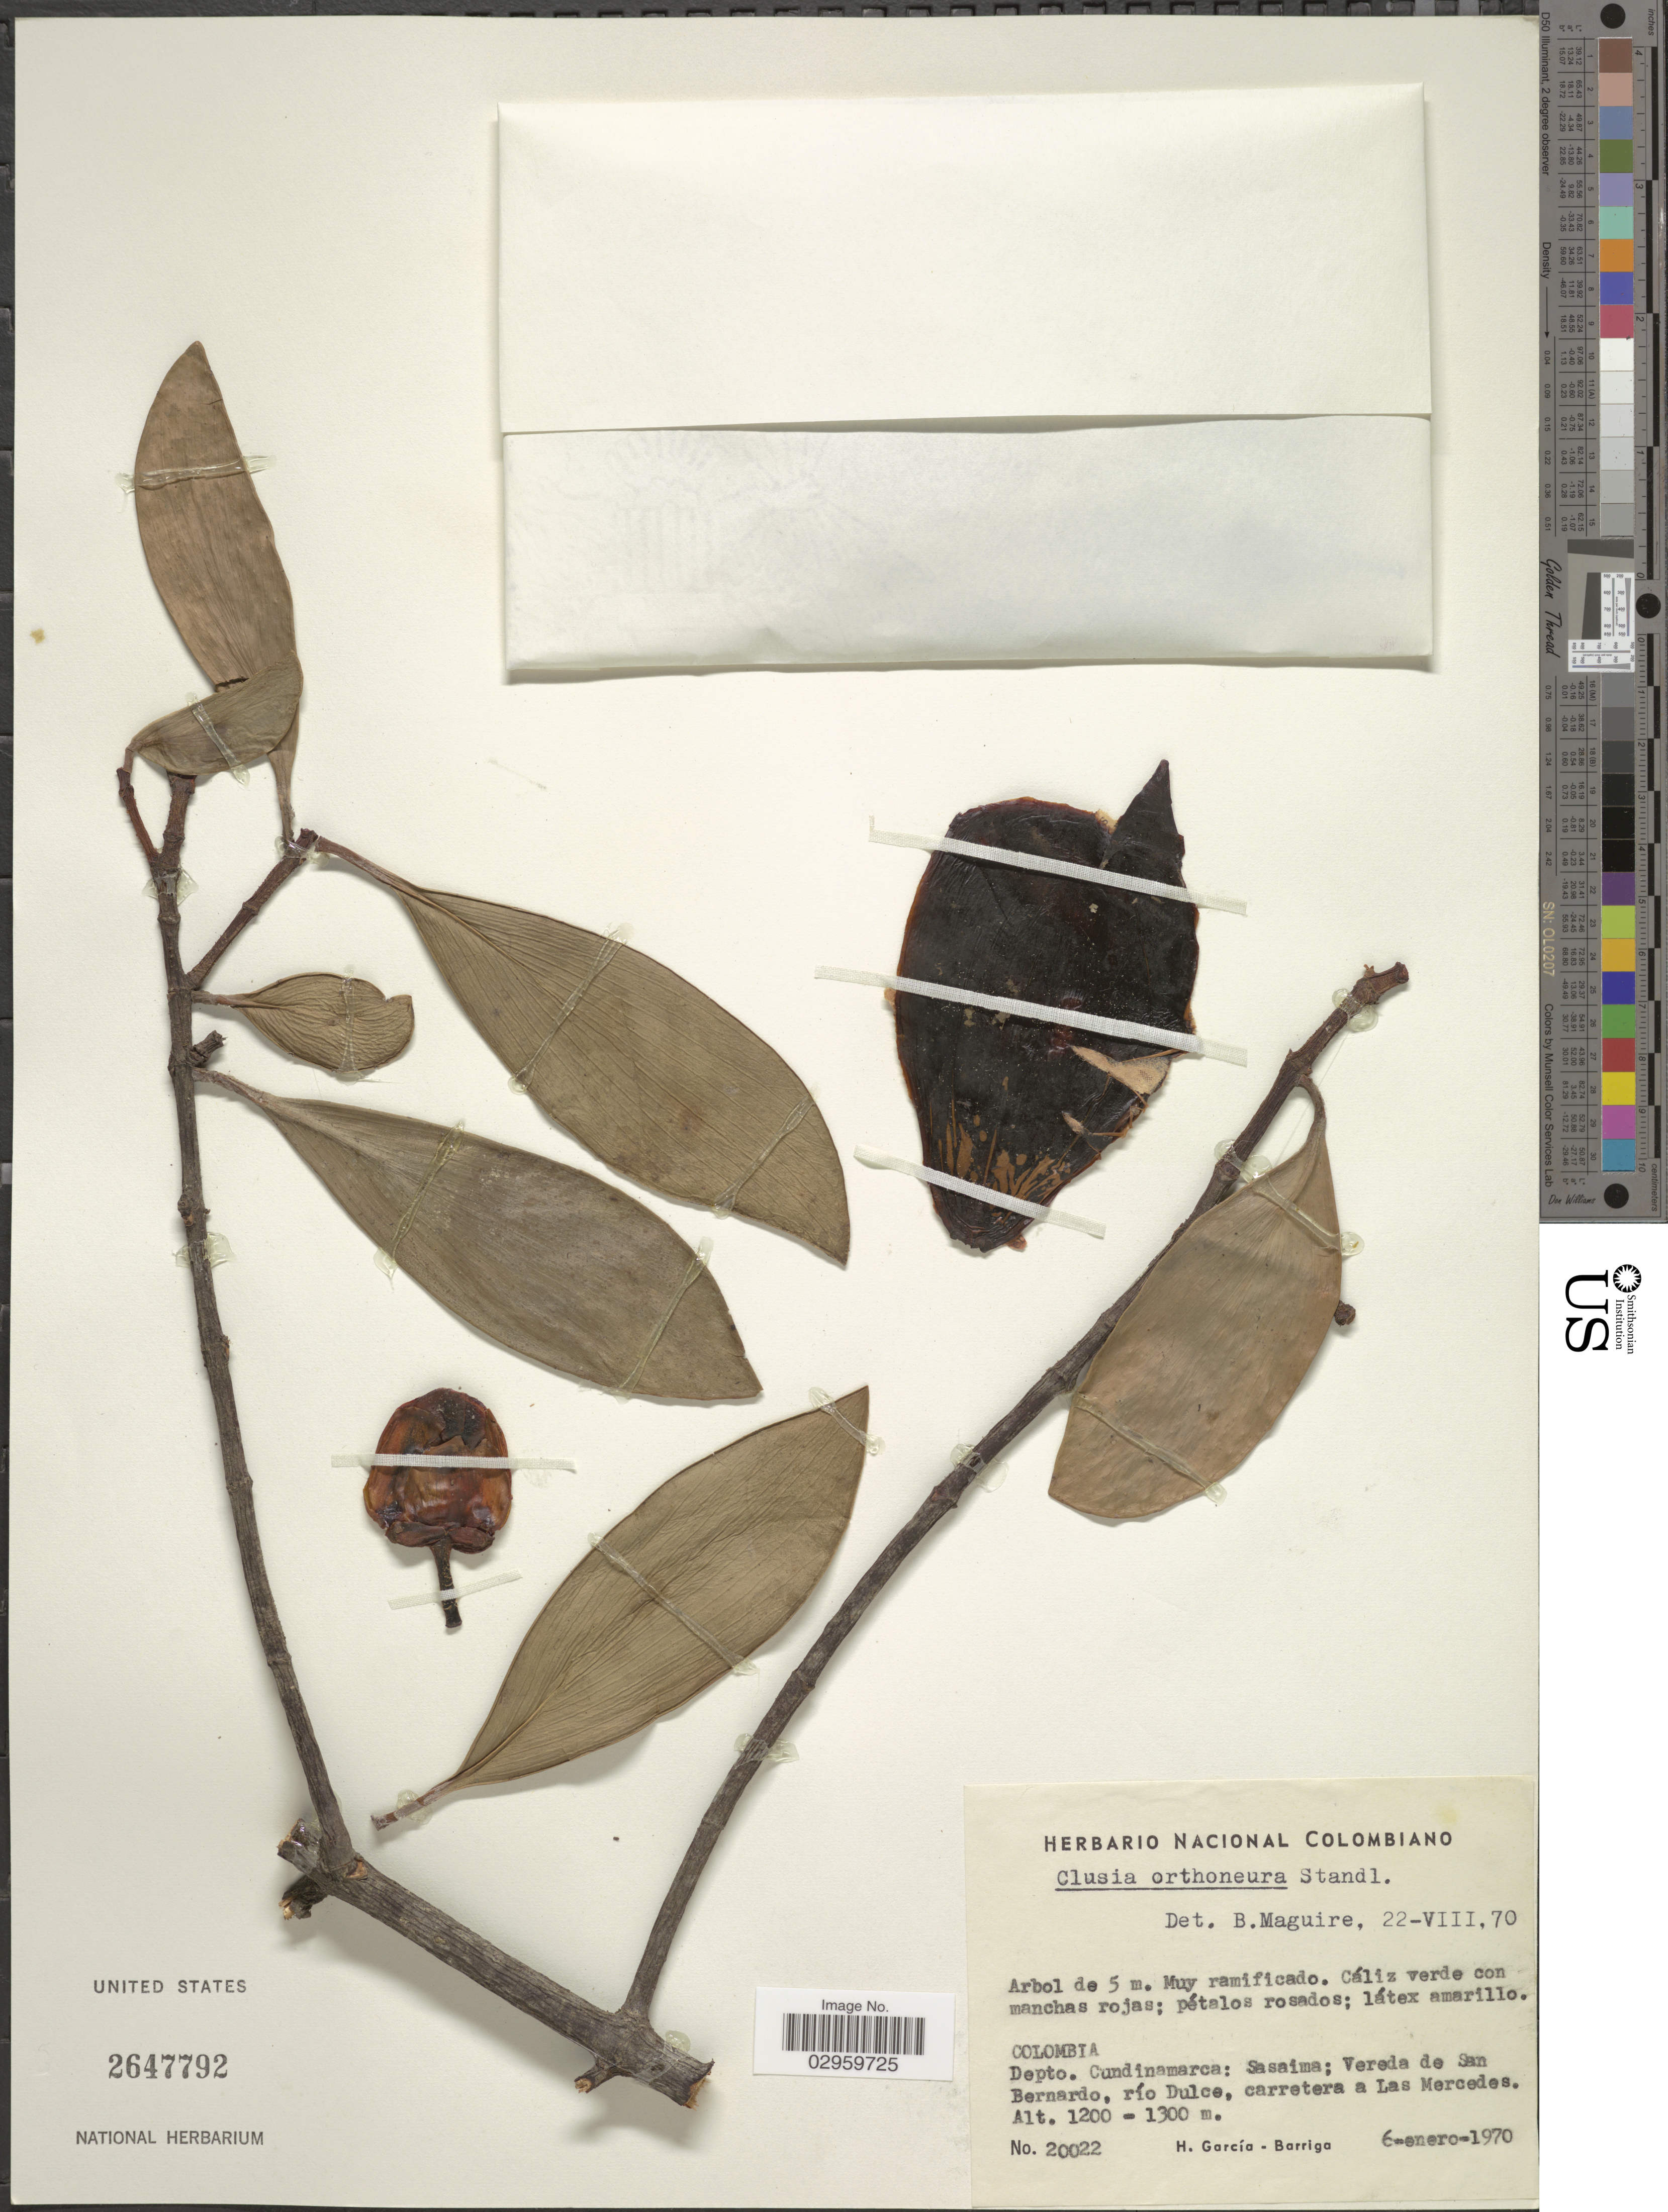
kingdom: Plantae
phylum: Tracheophyta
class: Magnoliopsida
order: Malpighiales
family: Clusiaceae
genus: Clusia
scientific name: Clusia orthoneura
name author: Standl.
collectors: H. García Barriga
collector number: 20022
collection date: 1970-01-06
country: Colombia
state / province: Cundinamarca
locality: Depto. Cundinamarca: Sasaima; Vereda de San Bernardo, río Dulce, carretera a Las Mercedes.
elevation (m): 1200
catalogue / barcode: US 2647792